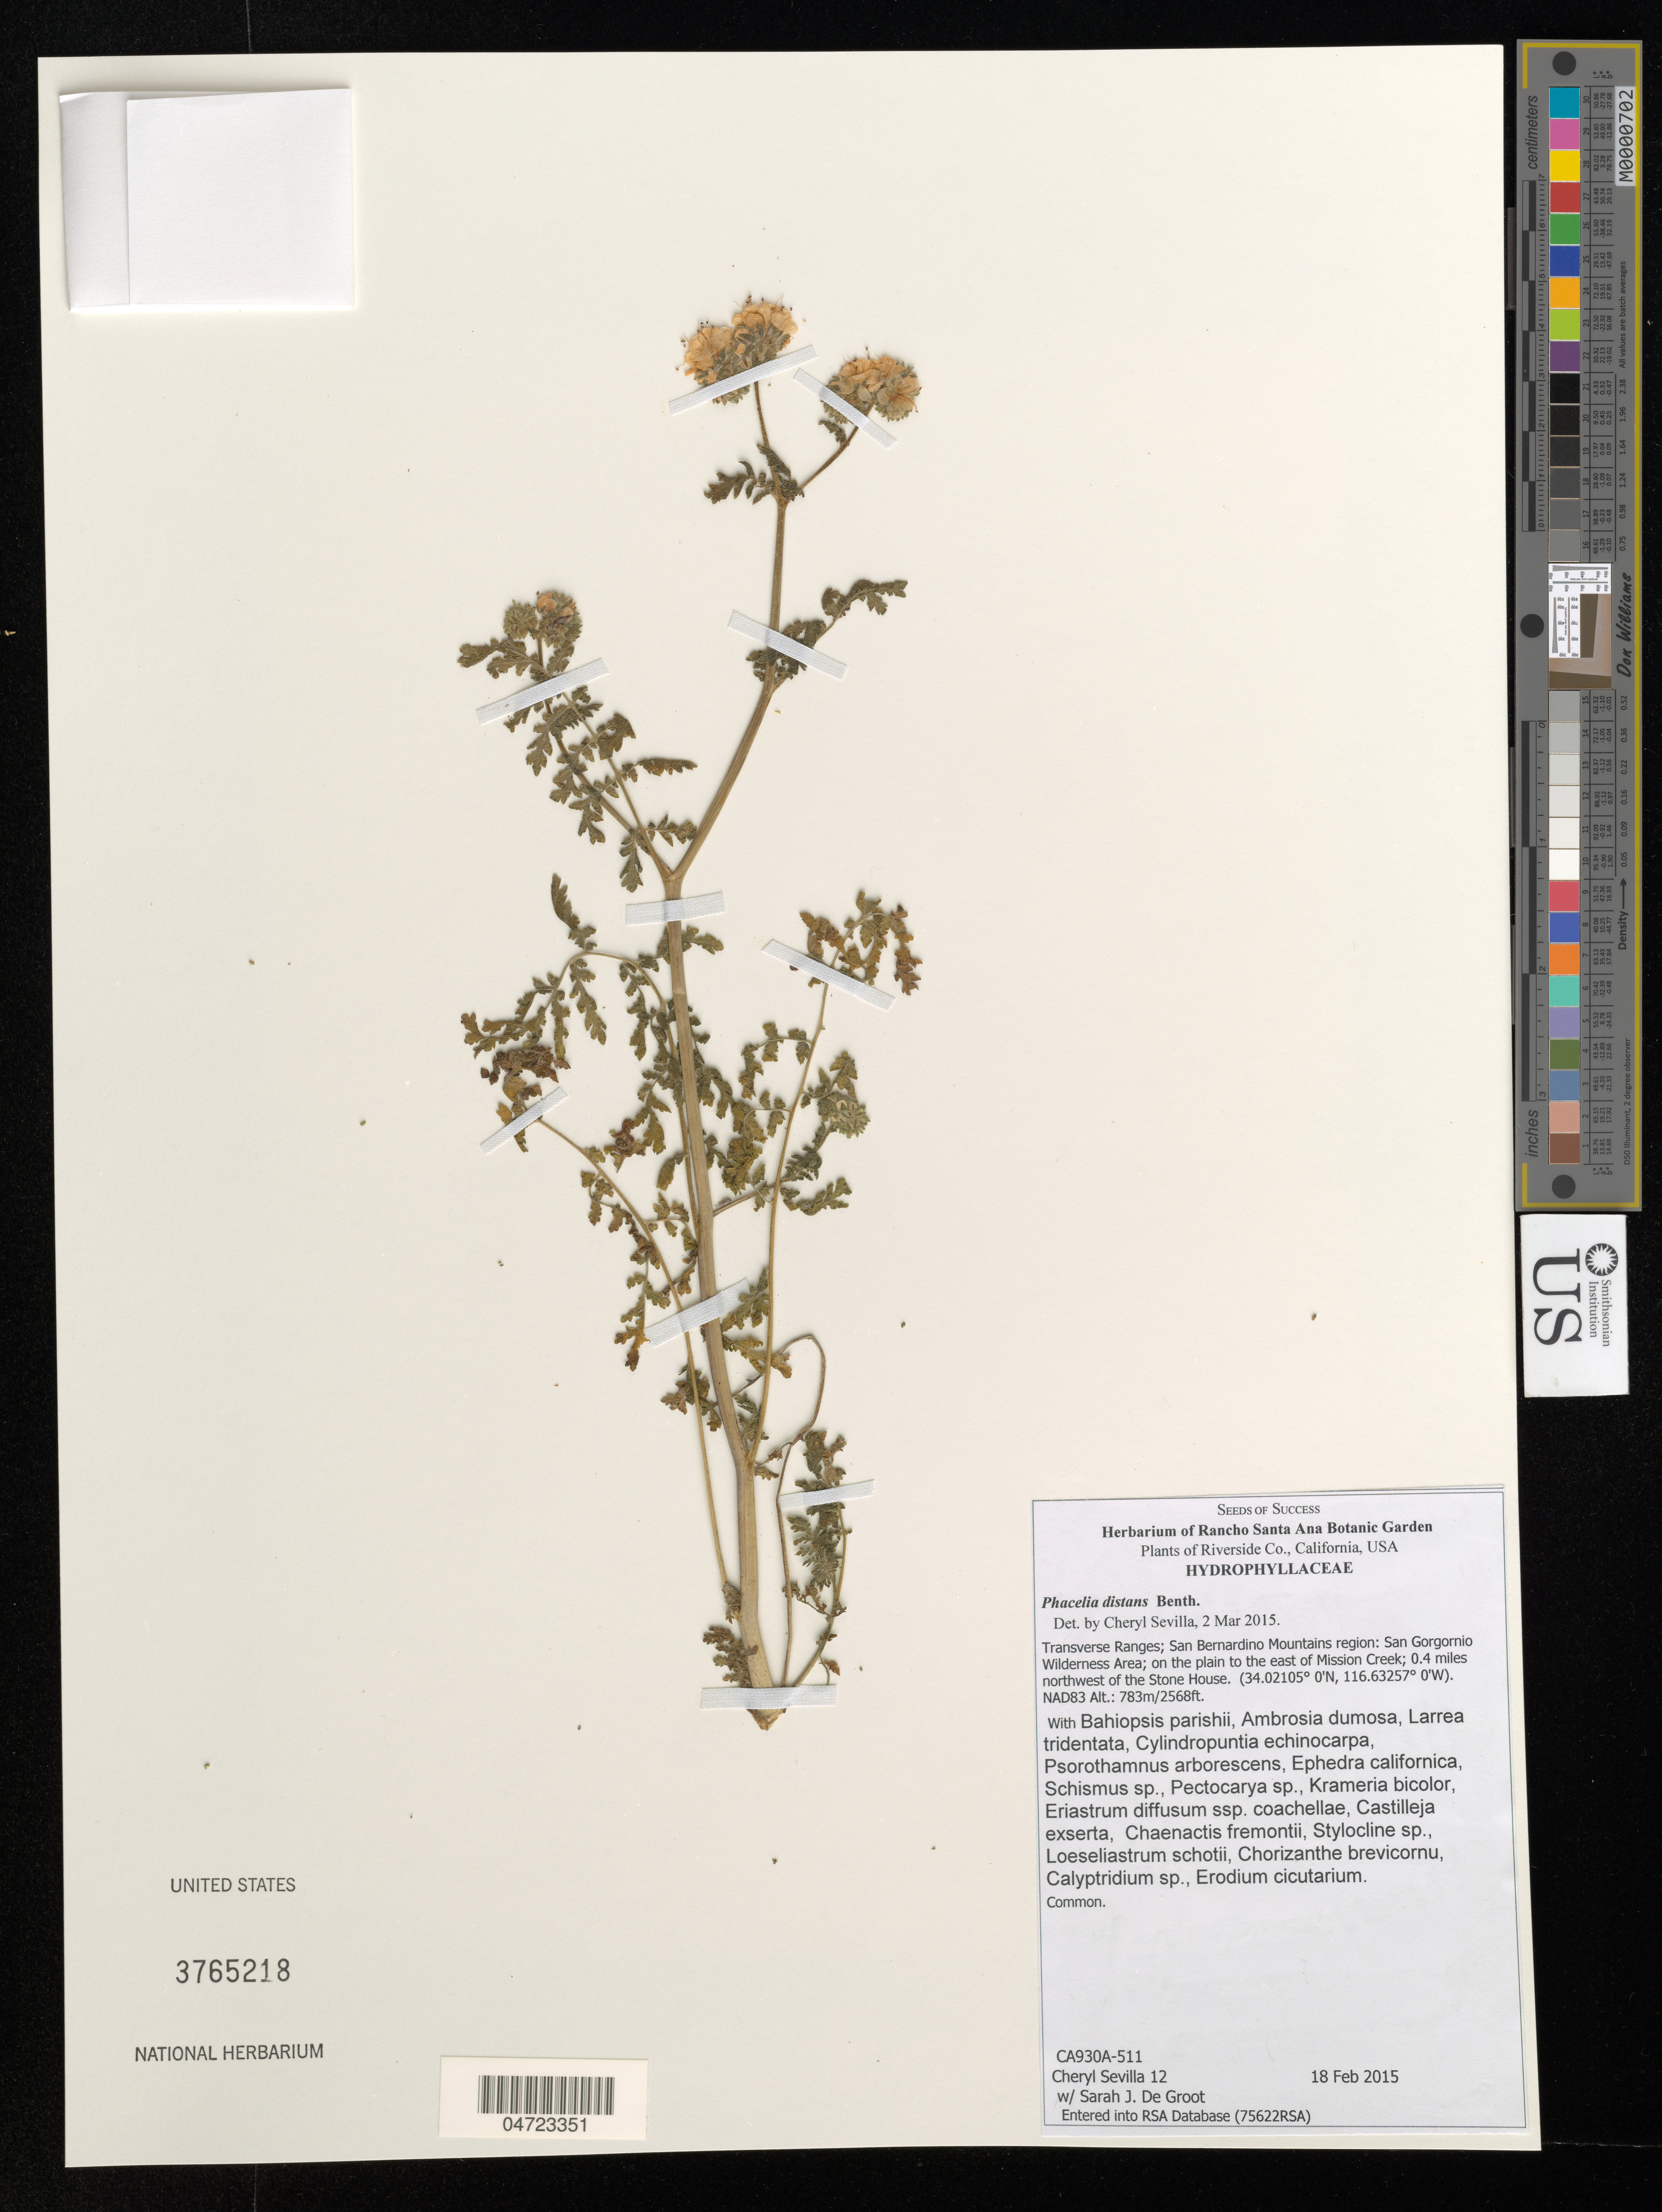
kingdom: Plantae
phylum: Tracheophyta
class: Magnoliopsida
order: Boraginales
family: Hydrophyllaceae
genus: Phacelia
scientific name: Phacelia distans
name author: Benth.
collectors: C. Sevilla & S. De Groot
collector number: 12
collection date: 2015-02-18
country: United States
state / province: California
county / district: Riverside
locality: Riverside Co. Transverse Ranges; San Bernardino Mountains region: San Gorgornio Wilderness Area; on the plain to the east of Mission Creek; 0.4 miles northwest of the Stone House.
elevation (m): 783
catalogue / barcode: US 3765218